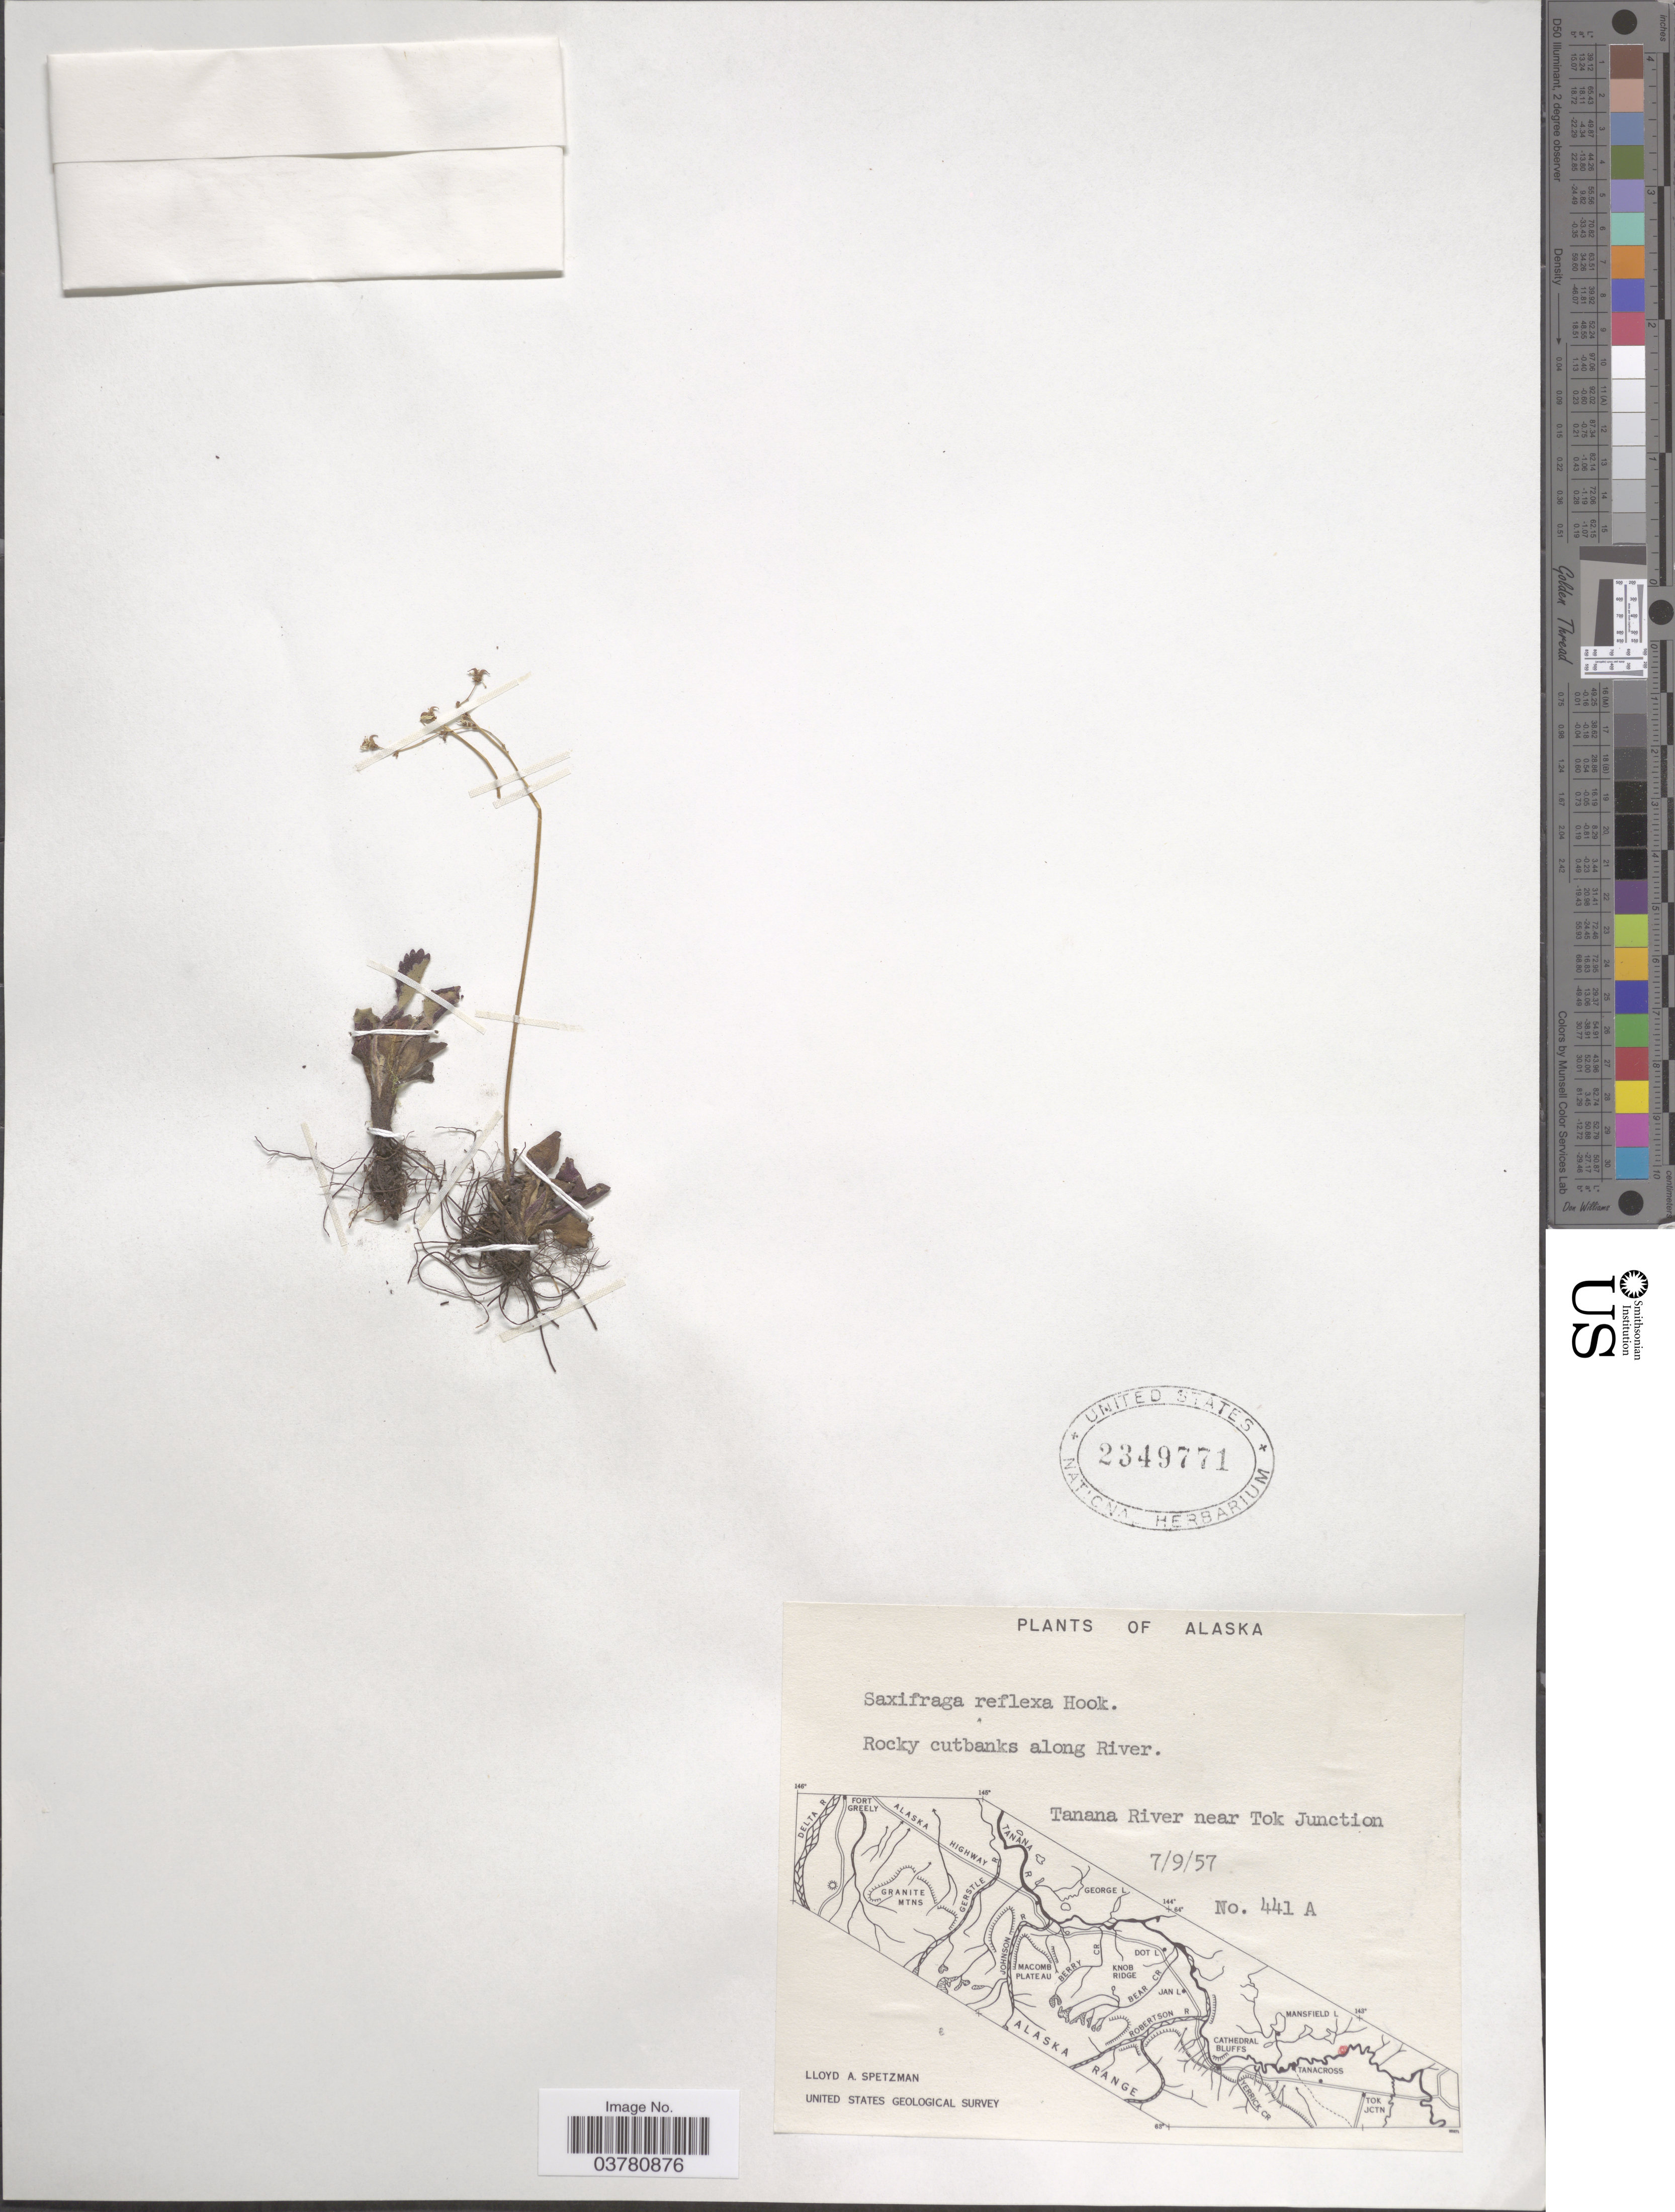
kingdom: Plantae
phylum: Tracheophyta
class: Magnoliopsida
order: Saxifragales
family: Saxifragaceae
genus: Micranthes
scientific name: Micranthes reflexa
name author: (Hook.) Small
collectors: L. Spetzman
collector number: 441 A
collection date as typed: Transcribed d/m/y: 9/7/57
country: United States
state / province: Alaska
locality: Rocky cutbanks along River. Tanana River near Tok Junction. United States Geological Survey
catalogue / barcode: US 2349771